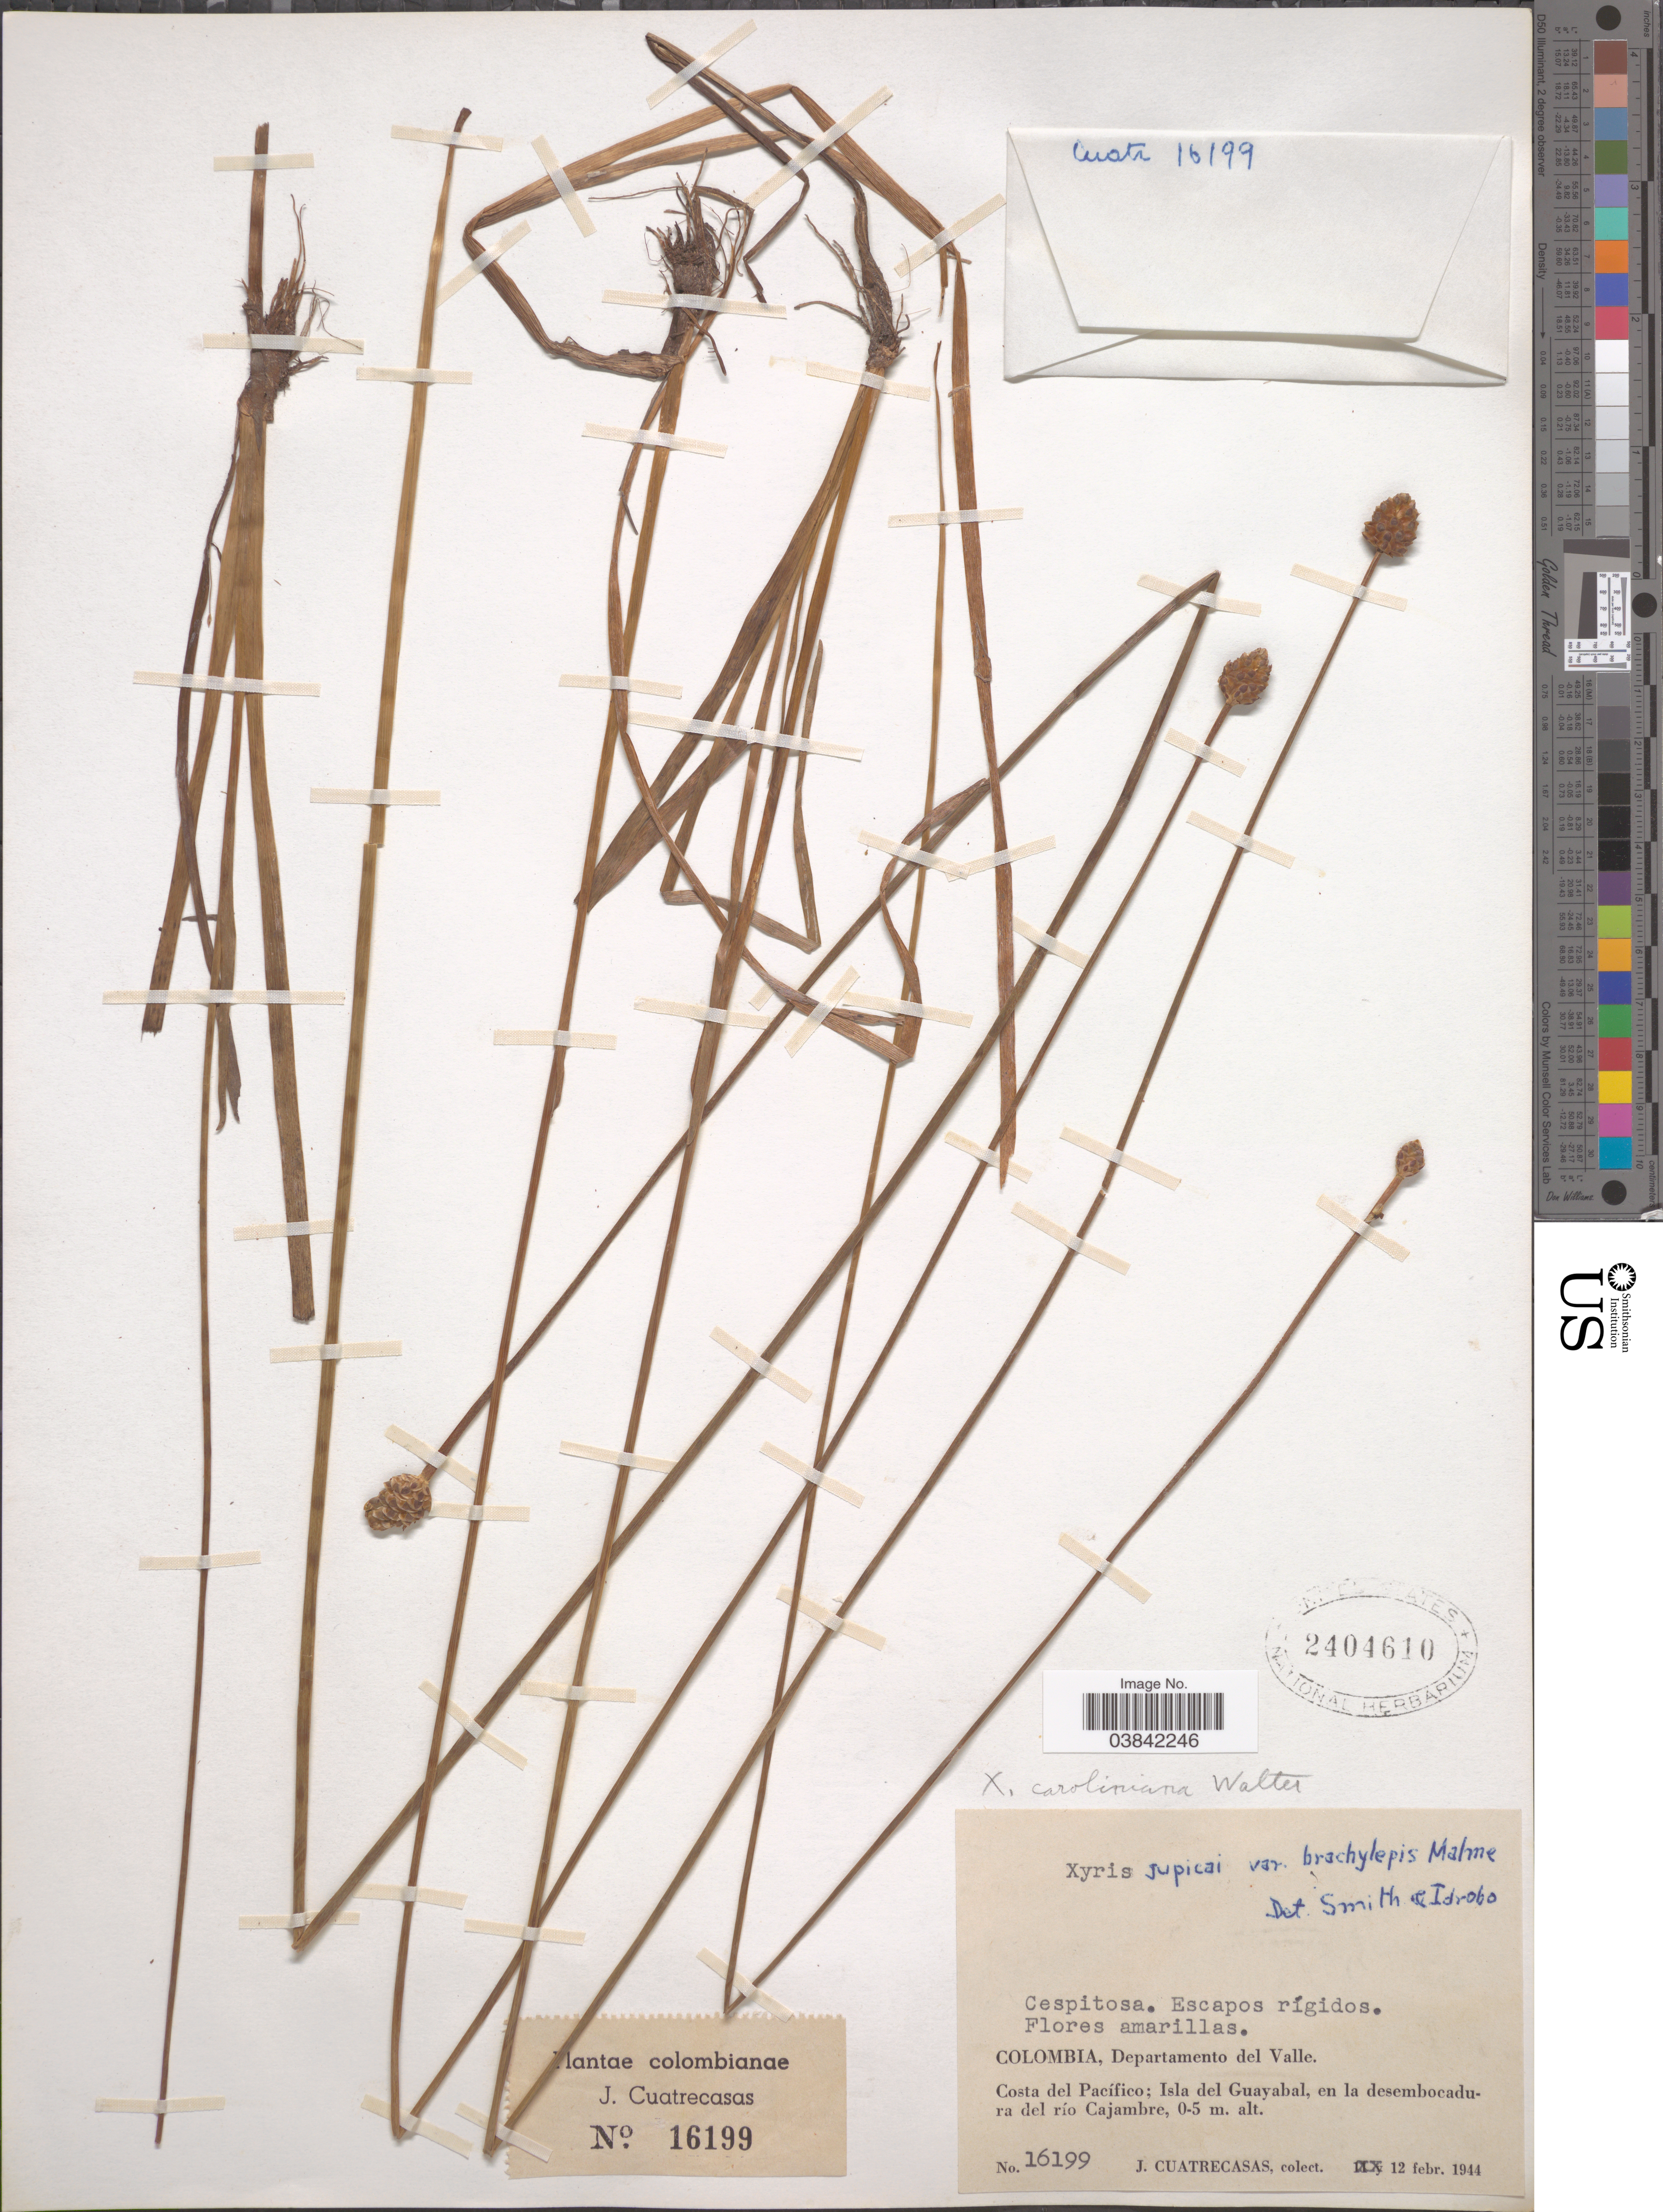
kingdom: Plantae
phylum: Tracheophyta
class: Liliopsida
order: Poales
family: Xyridaceae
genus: Xyris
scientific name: Xyris jupicai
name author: Rich.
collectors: J. Cuatrecasas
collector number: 16199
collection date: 1944-02-12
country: Colombia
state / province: Valle del Cauca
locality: Departamento del Valle. Costa del Pacífico; Isla del Guayabal, en la desembocadura del río Cajambre.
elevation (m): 0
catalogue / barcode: US 2404610